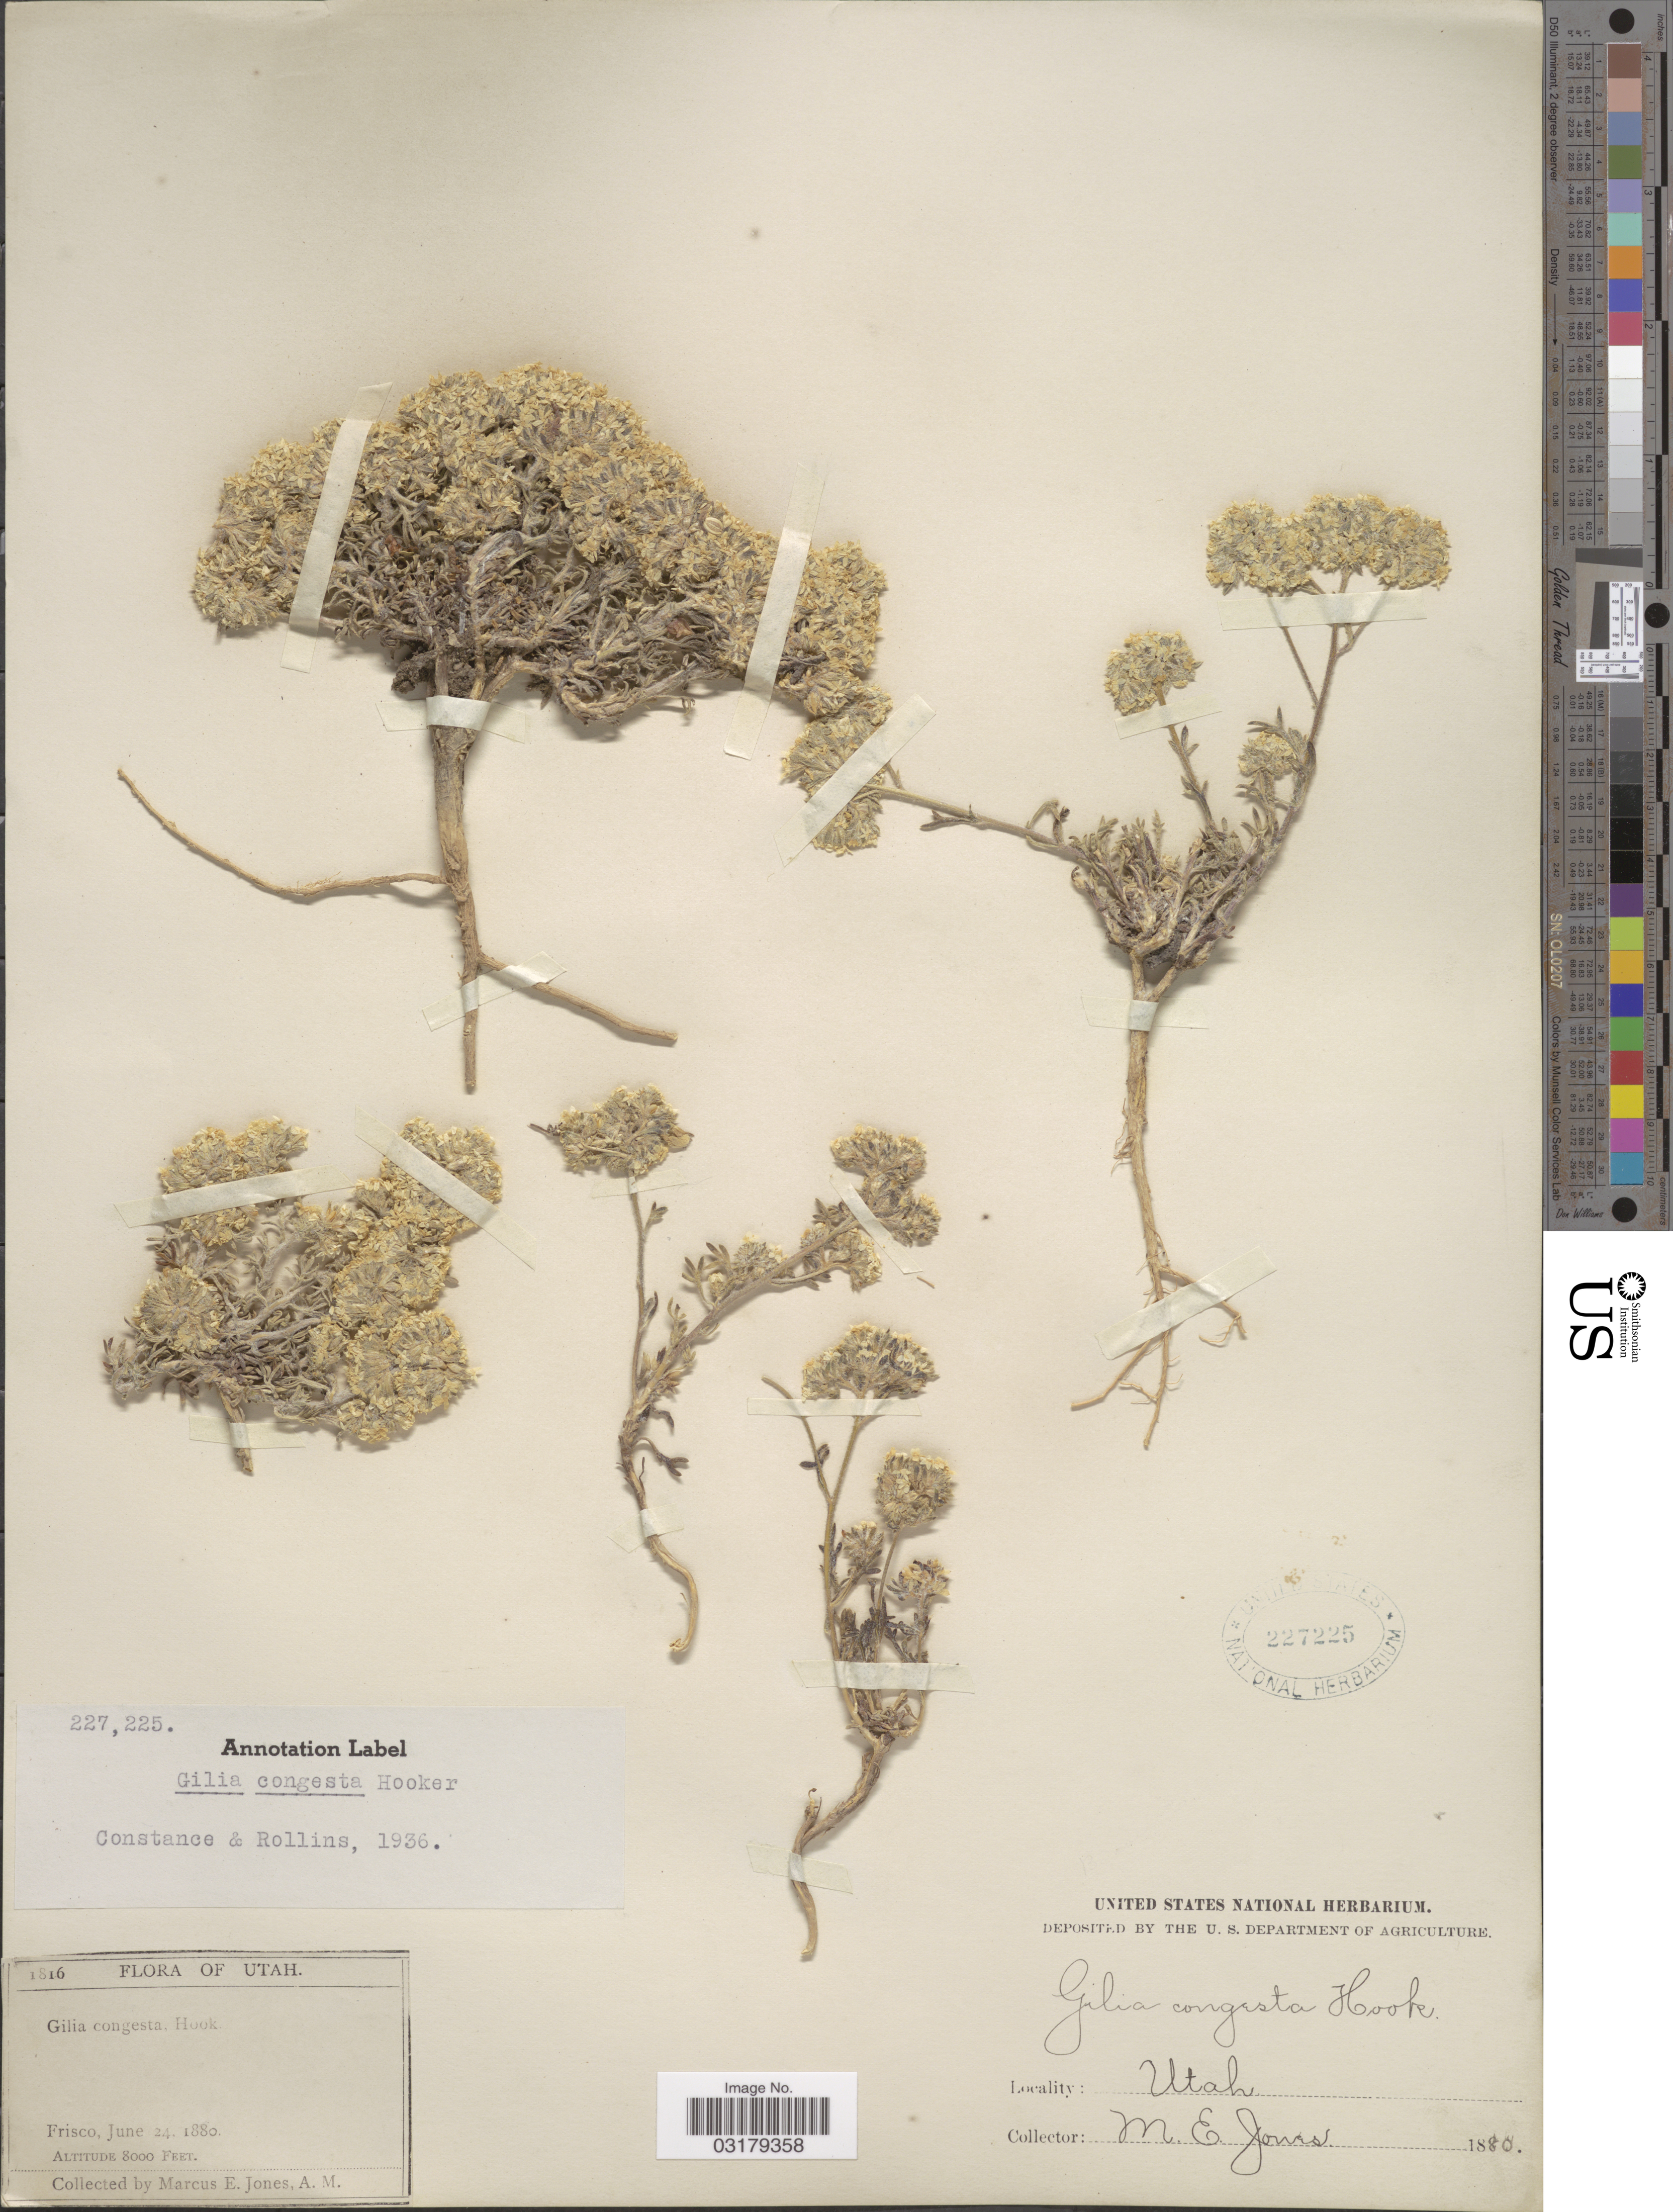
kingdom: Plantae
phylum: Tracheophyta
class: Magnoliopsida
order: Ericales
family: Polemoniaceae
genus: Ipomopsis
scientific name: Ipomopsis congesta var. palmifrons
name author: Brand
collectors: M. E. Jones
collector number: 1816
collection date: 1880-06-24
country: United States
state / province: Utah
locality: Frisco.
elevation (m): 2438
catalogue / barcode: US 227225